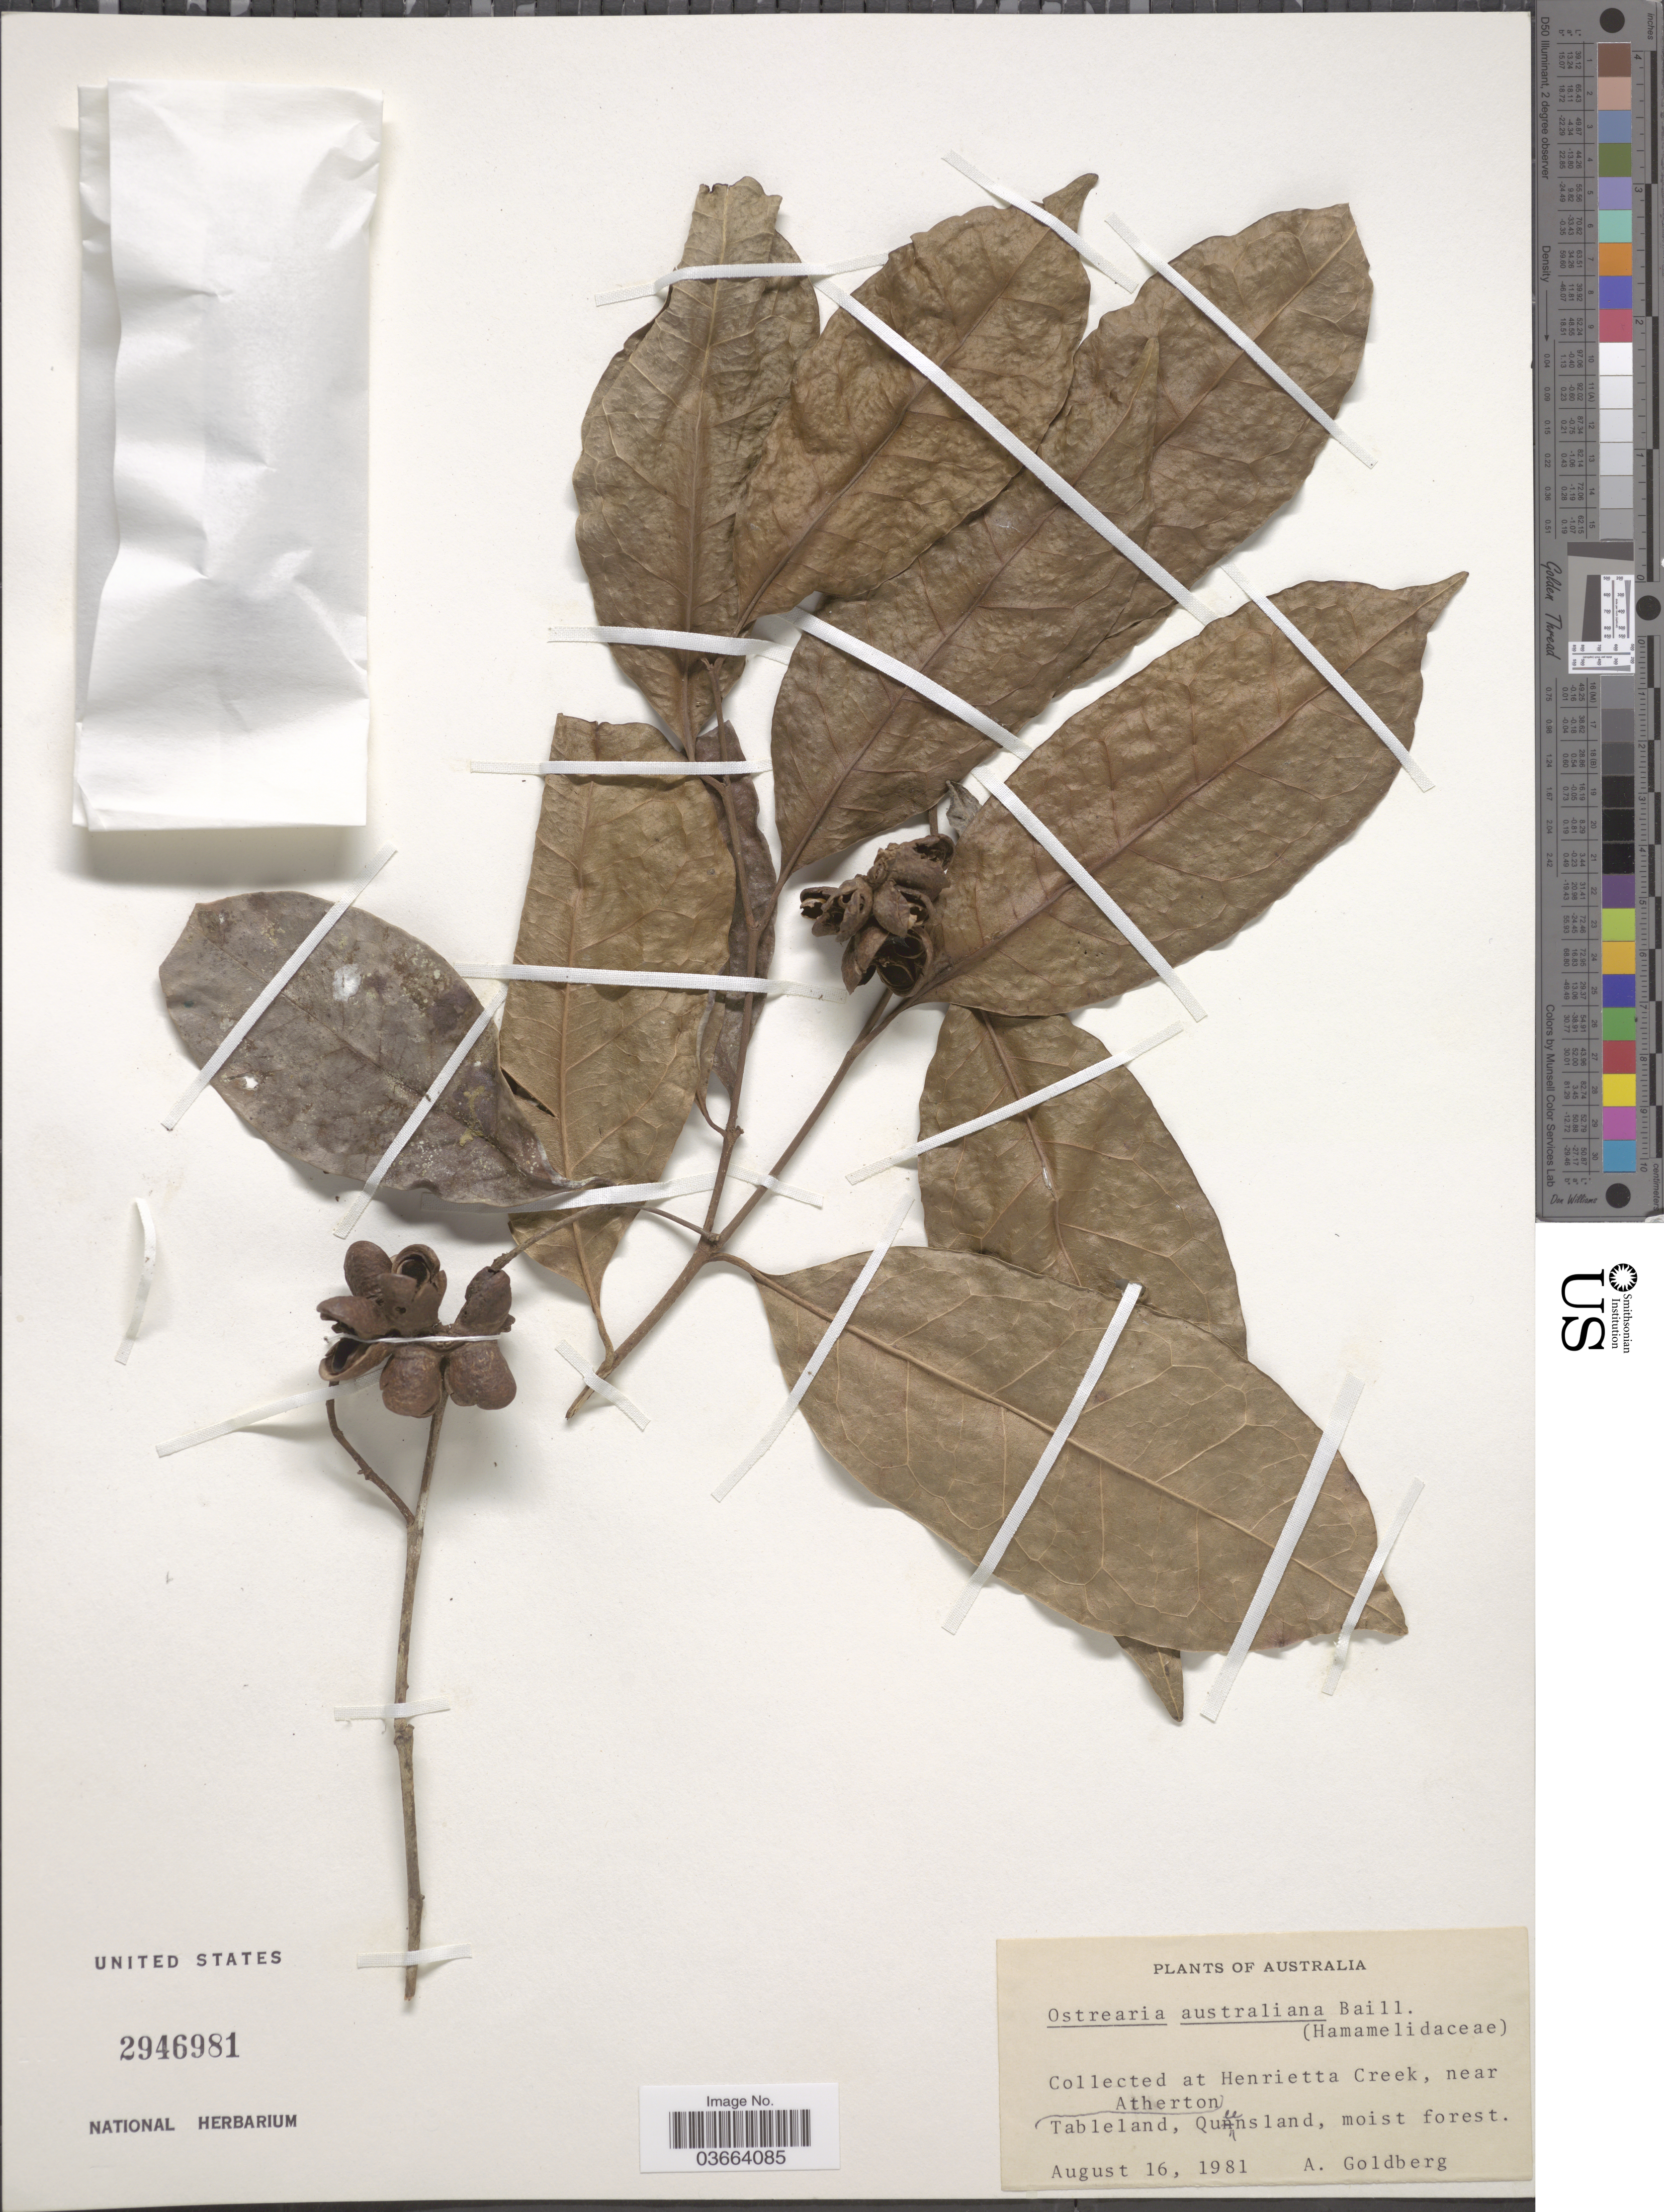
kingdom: Plantae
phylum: Tracheophyta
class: Magnoliopsida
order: Saxifragales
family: Hamamelidaceae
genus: Ostrearia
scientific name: Ostrearia australiana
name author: Baill.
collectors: A. Goldberg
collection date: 1981-08-16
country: Australia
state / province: Queensland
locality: Henrietta Creek, near Atherton Tableland.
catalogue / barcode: US 2946981